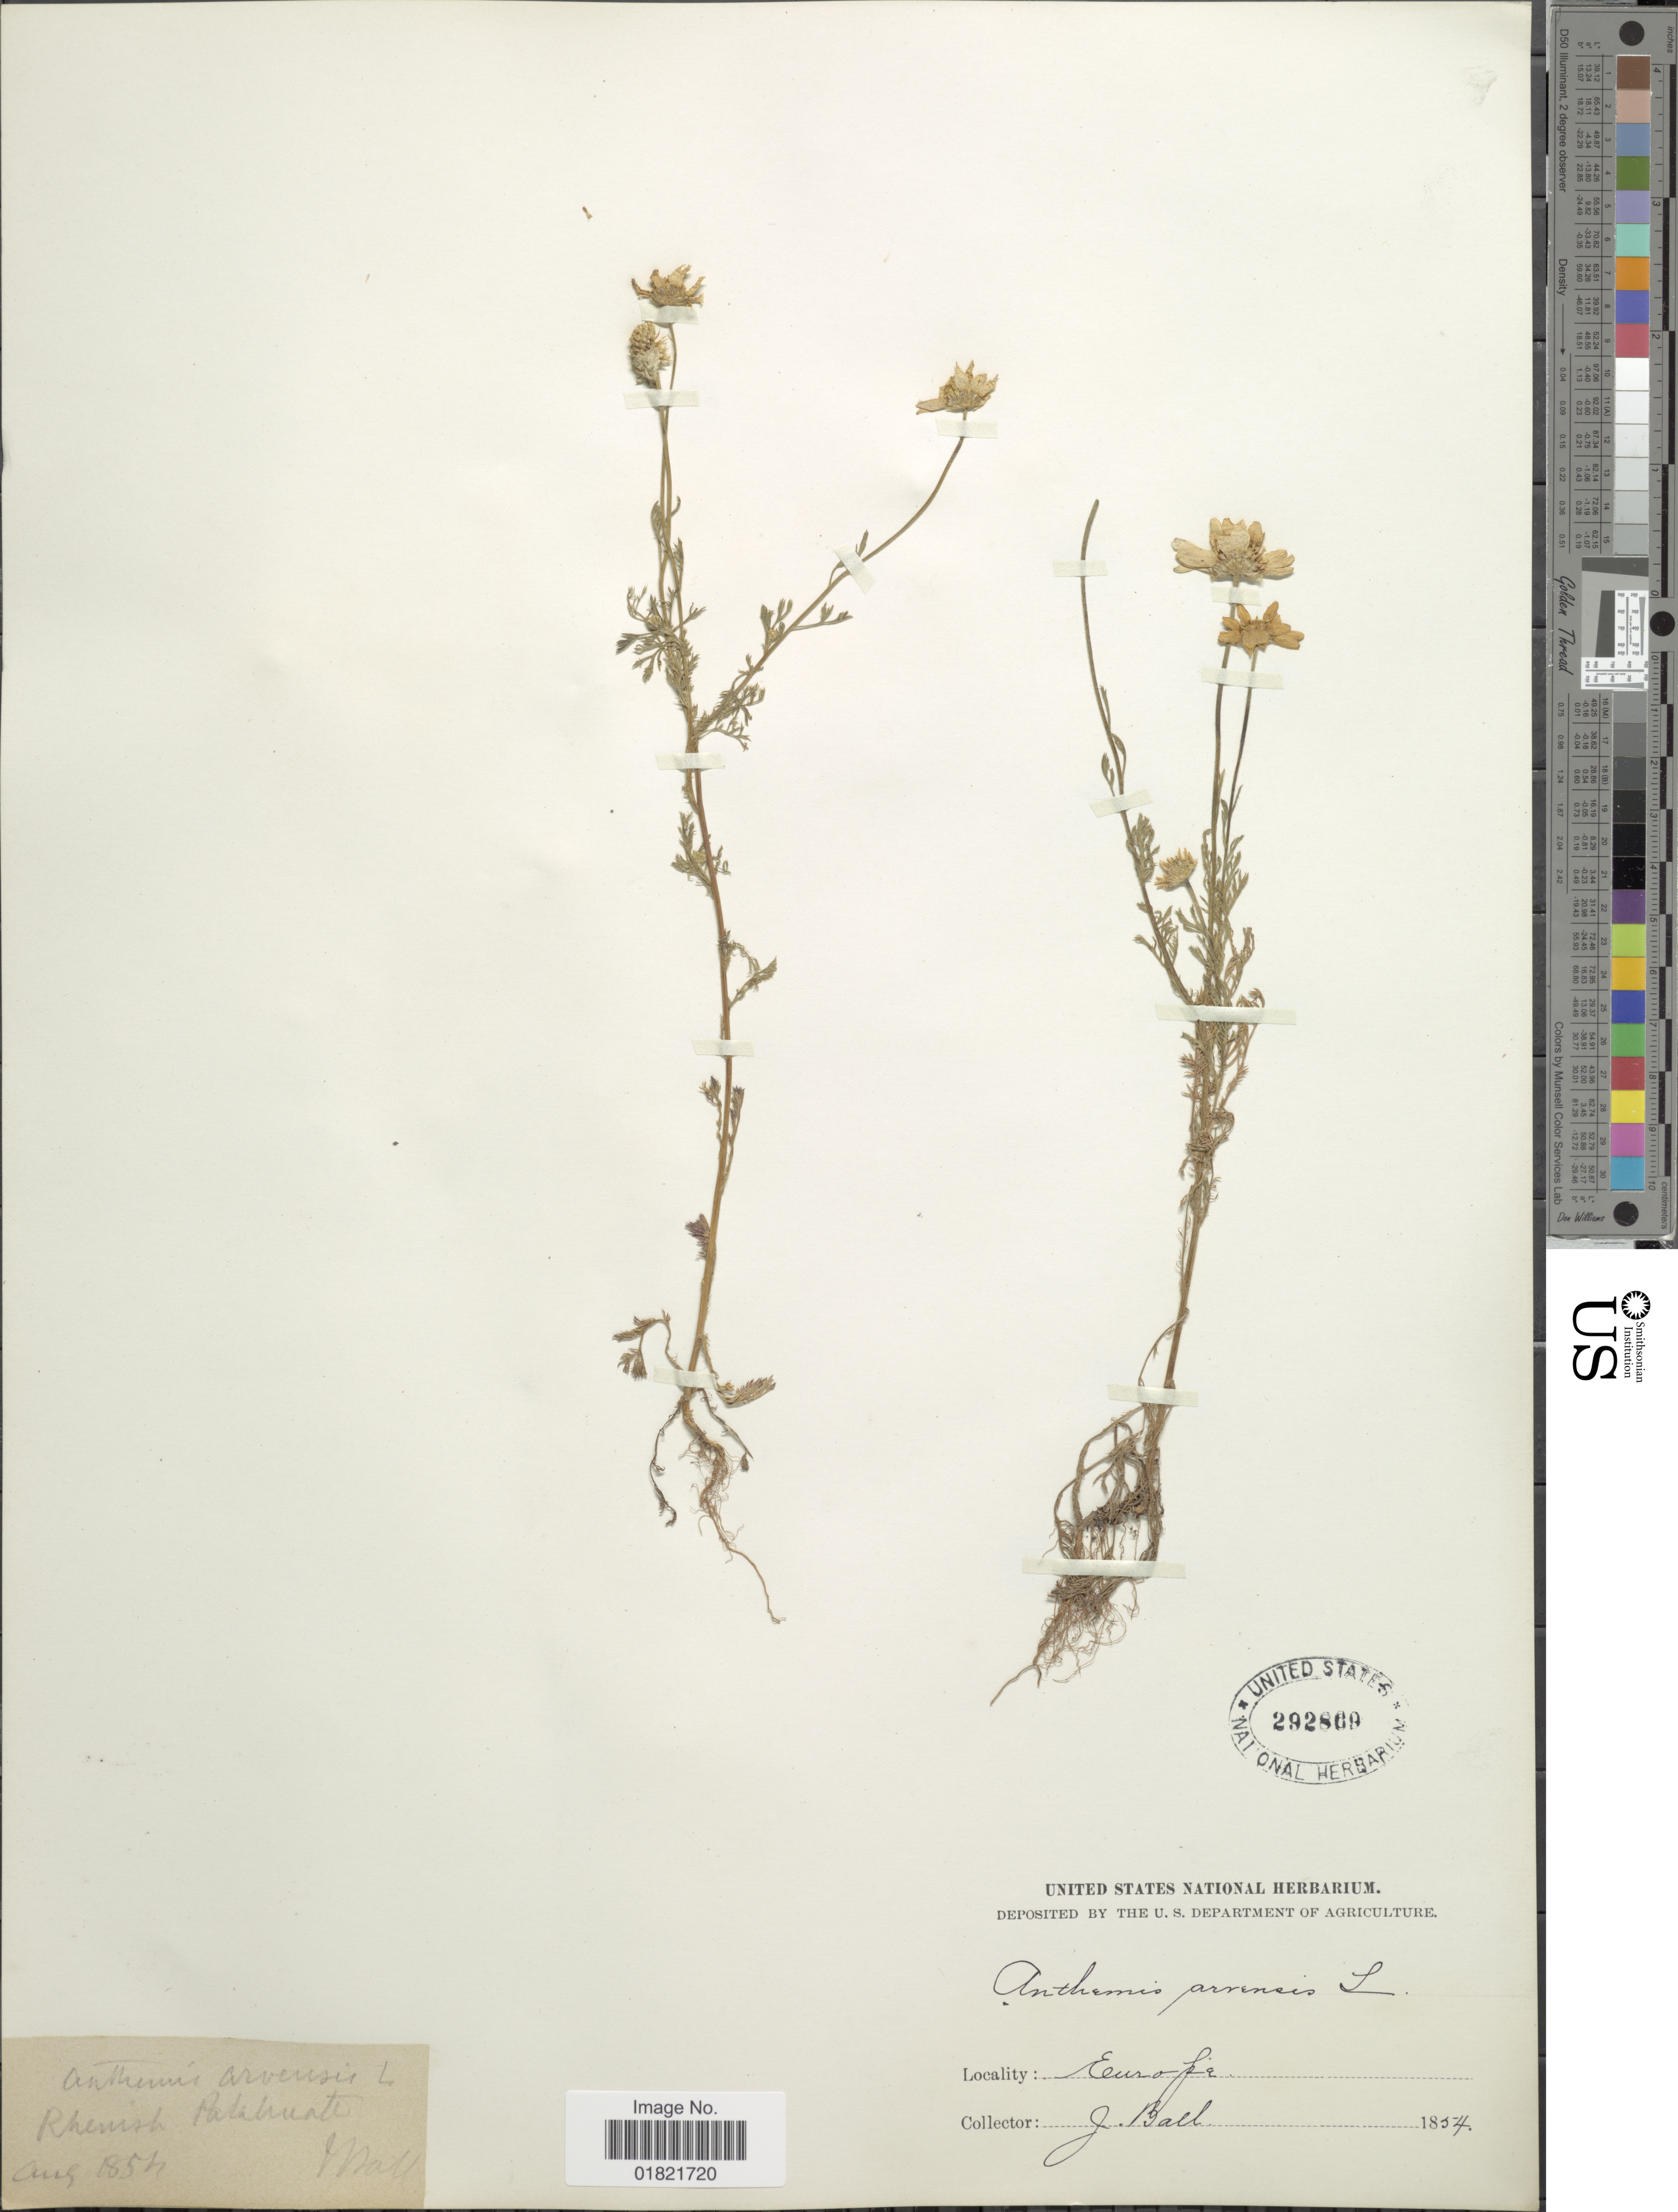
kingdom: Plantae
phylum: Tracheophyta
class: Magnoliopsida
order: Asterales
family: Asteraceae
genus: Anthemis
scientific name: Anthemis arvensis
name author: L.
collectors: J. Ball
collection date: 1854-08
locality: Europe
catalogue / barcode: US 292869